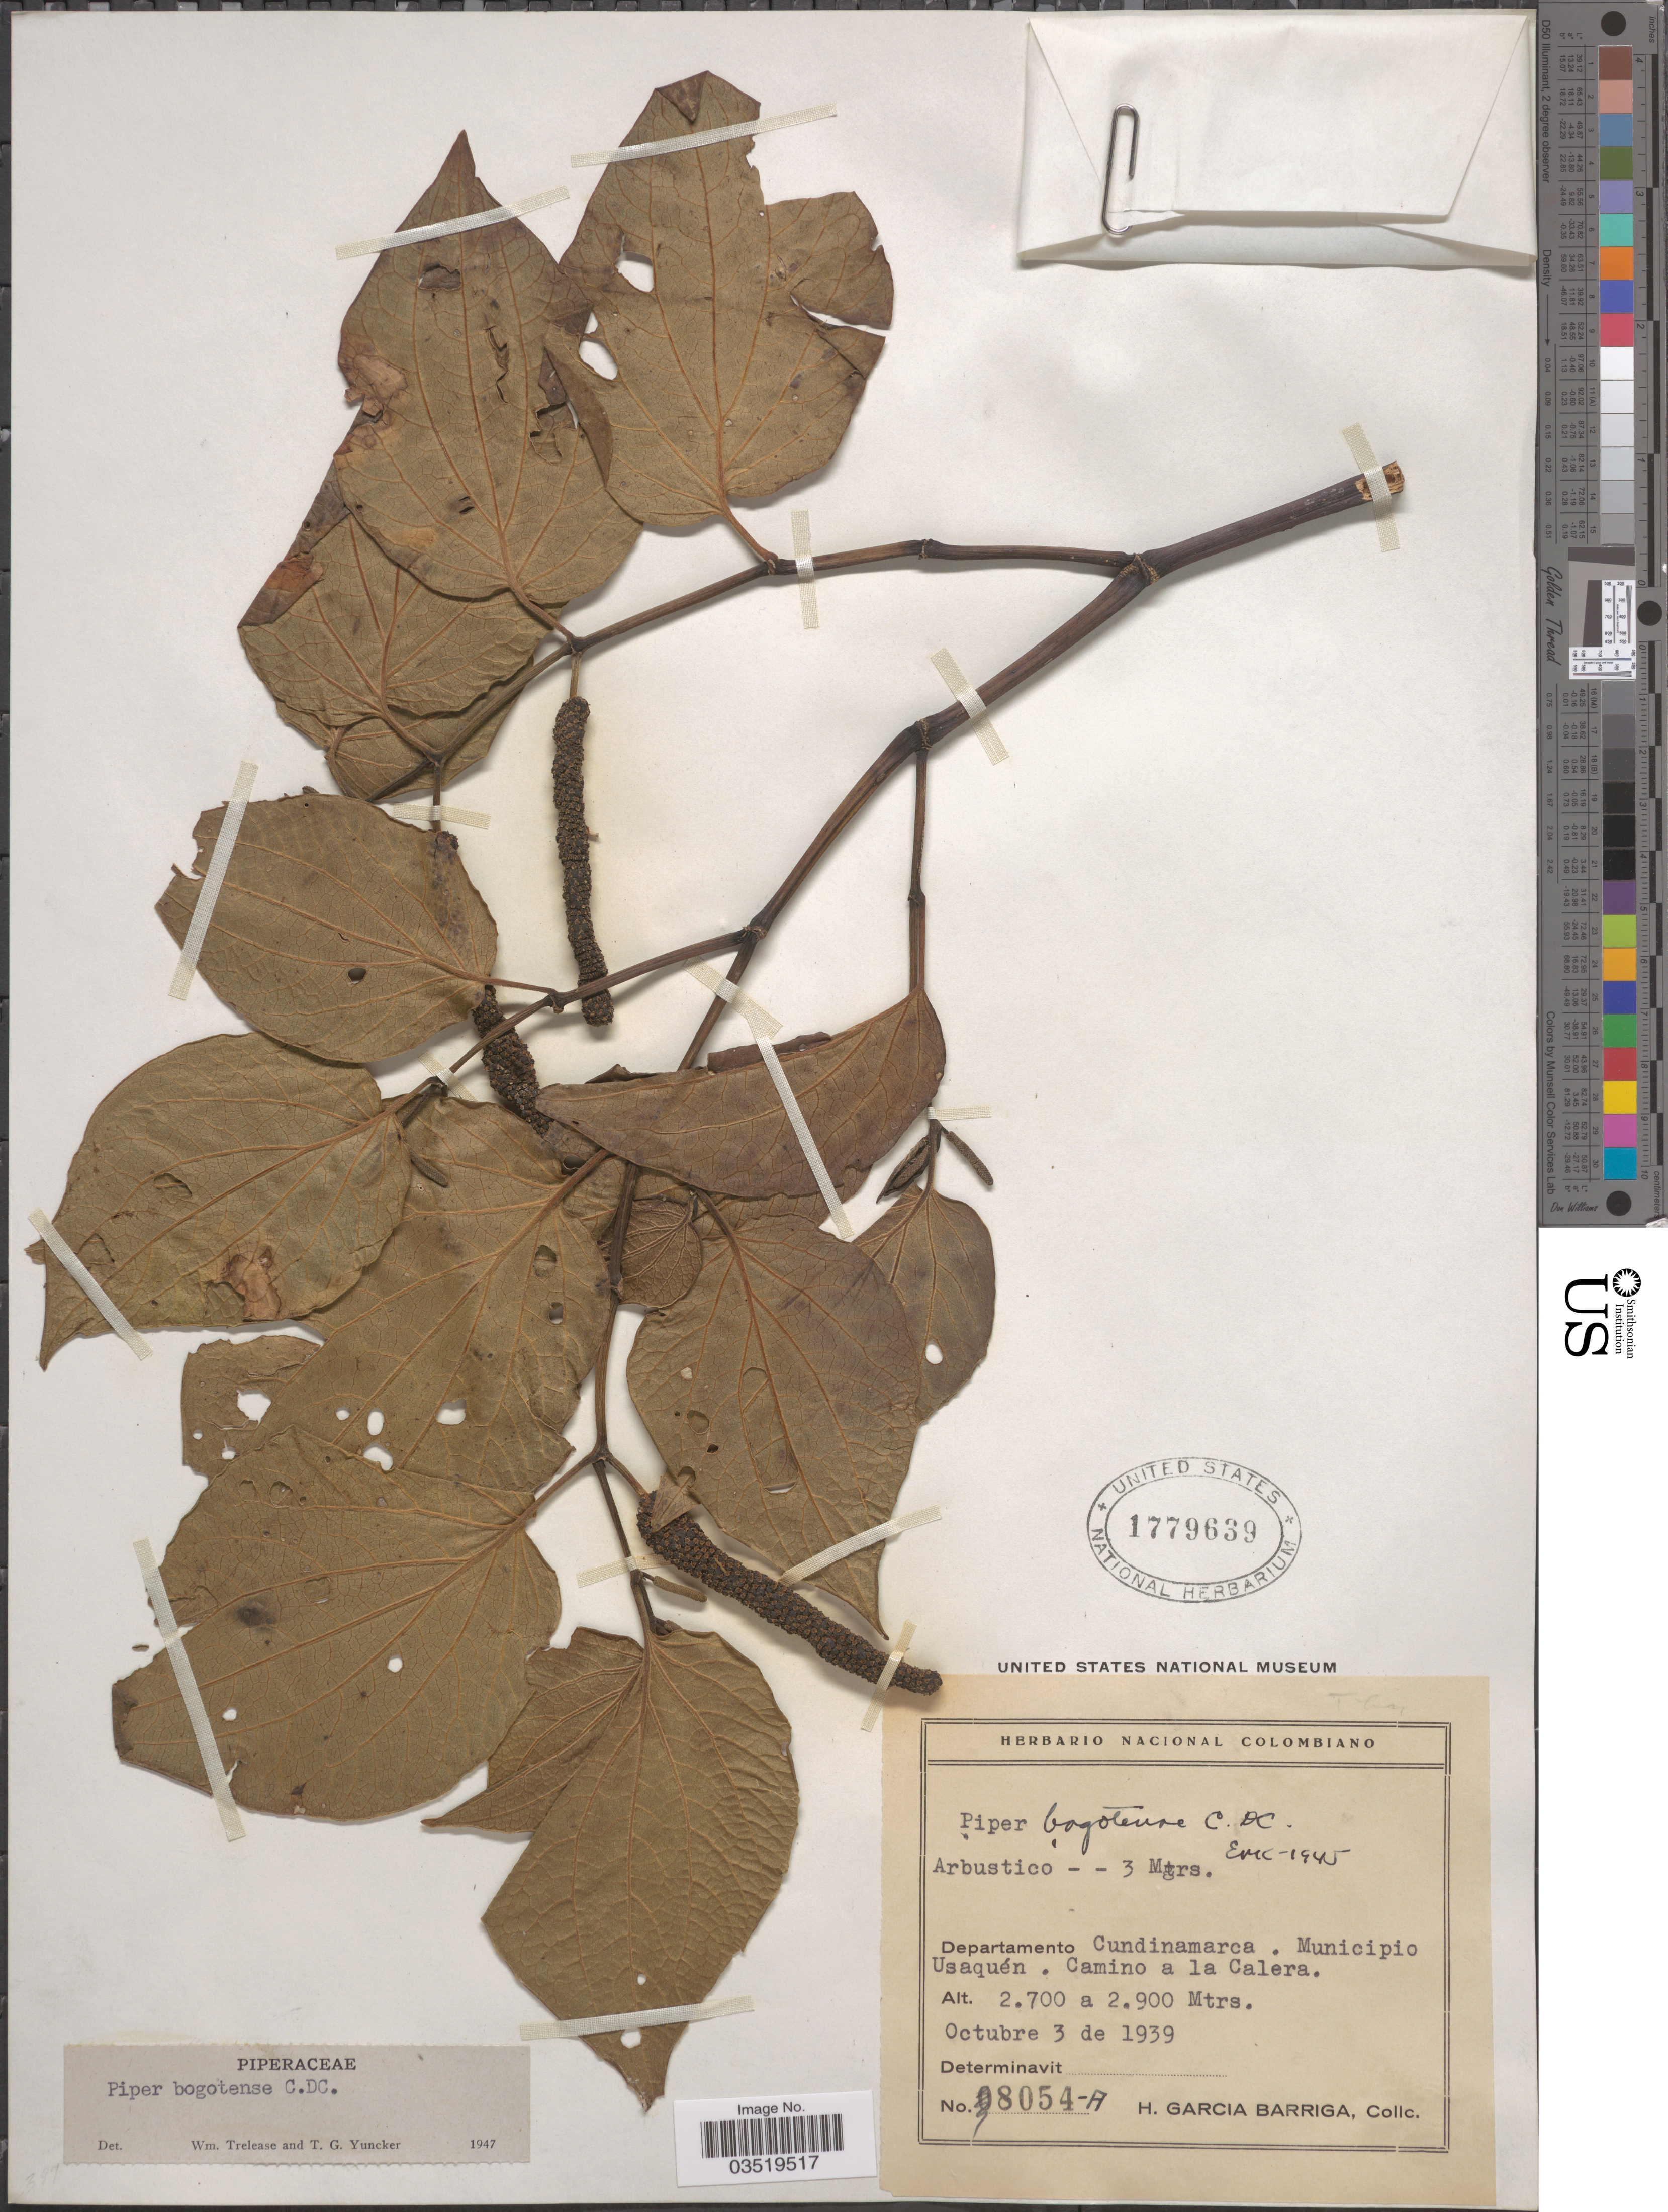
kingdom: Plantae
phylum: Tracheophyta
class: Magnoliopsida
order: Piperales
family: Piperaceae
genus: Piper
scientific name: Piper bogotense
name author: C. DC.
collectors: H. García Barriga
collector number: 8054-A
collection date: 1939-10-03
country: Colombia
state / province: Cundinamarca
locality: Departamento Cundinamarca. Municipio Usaquén. Camino a la Calera.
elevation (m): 2700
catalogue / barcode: US 1779639